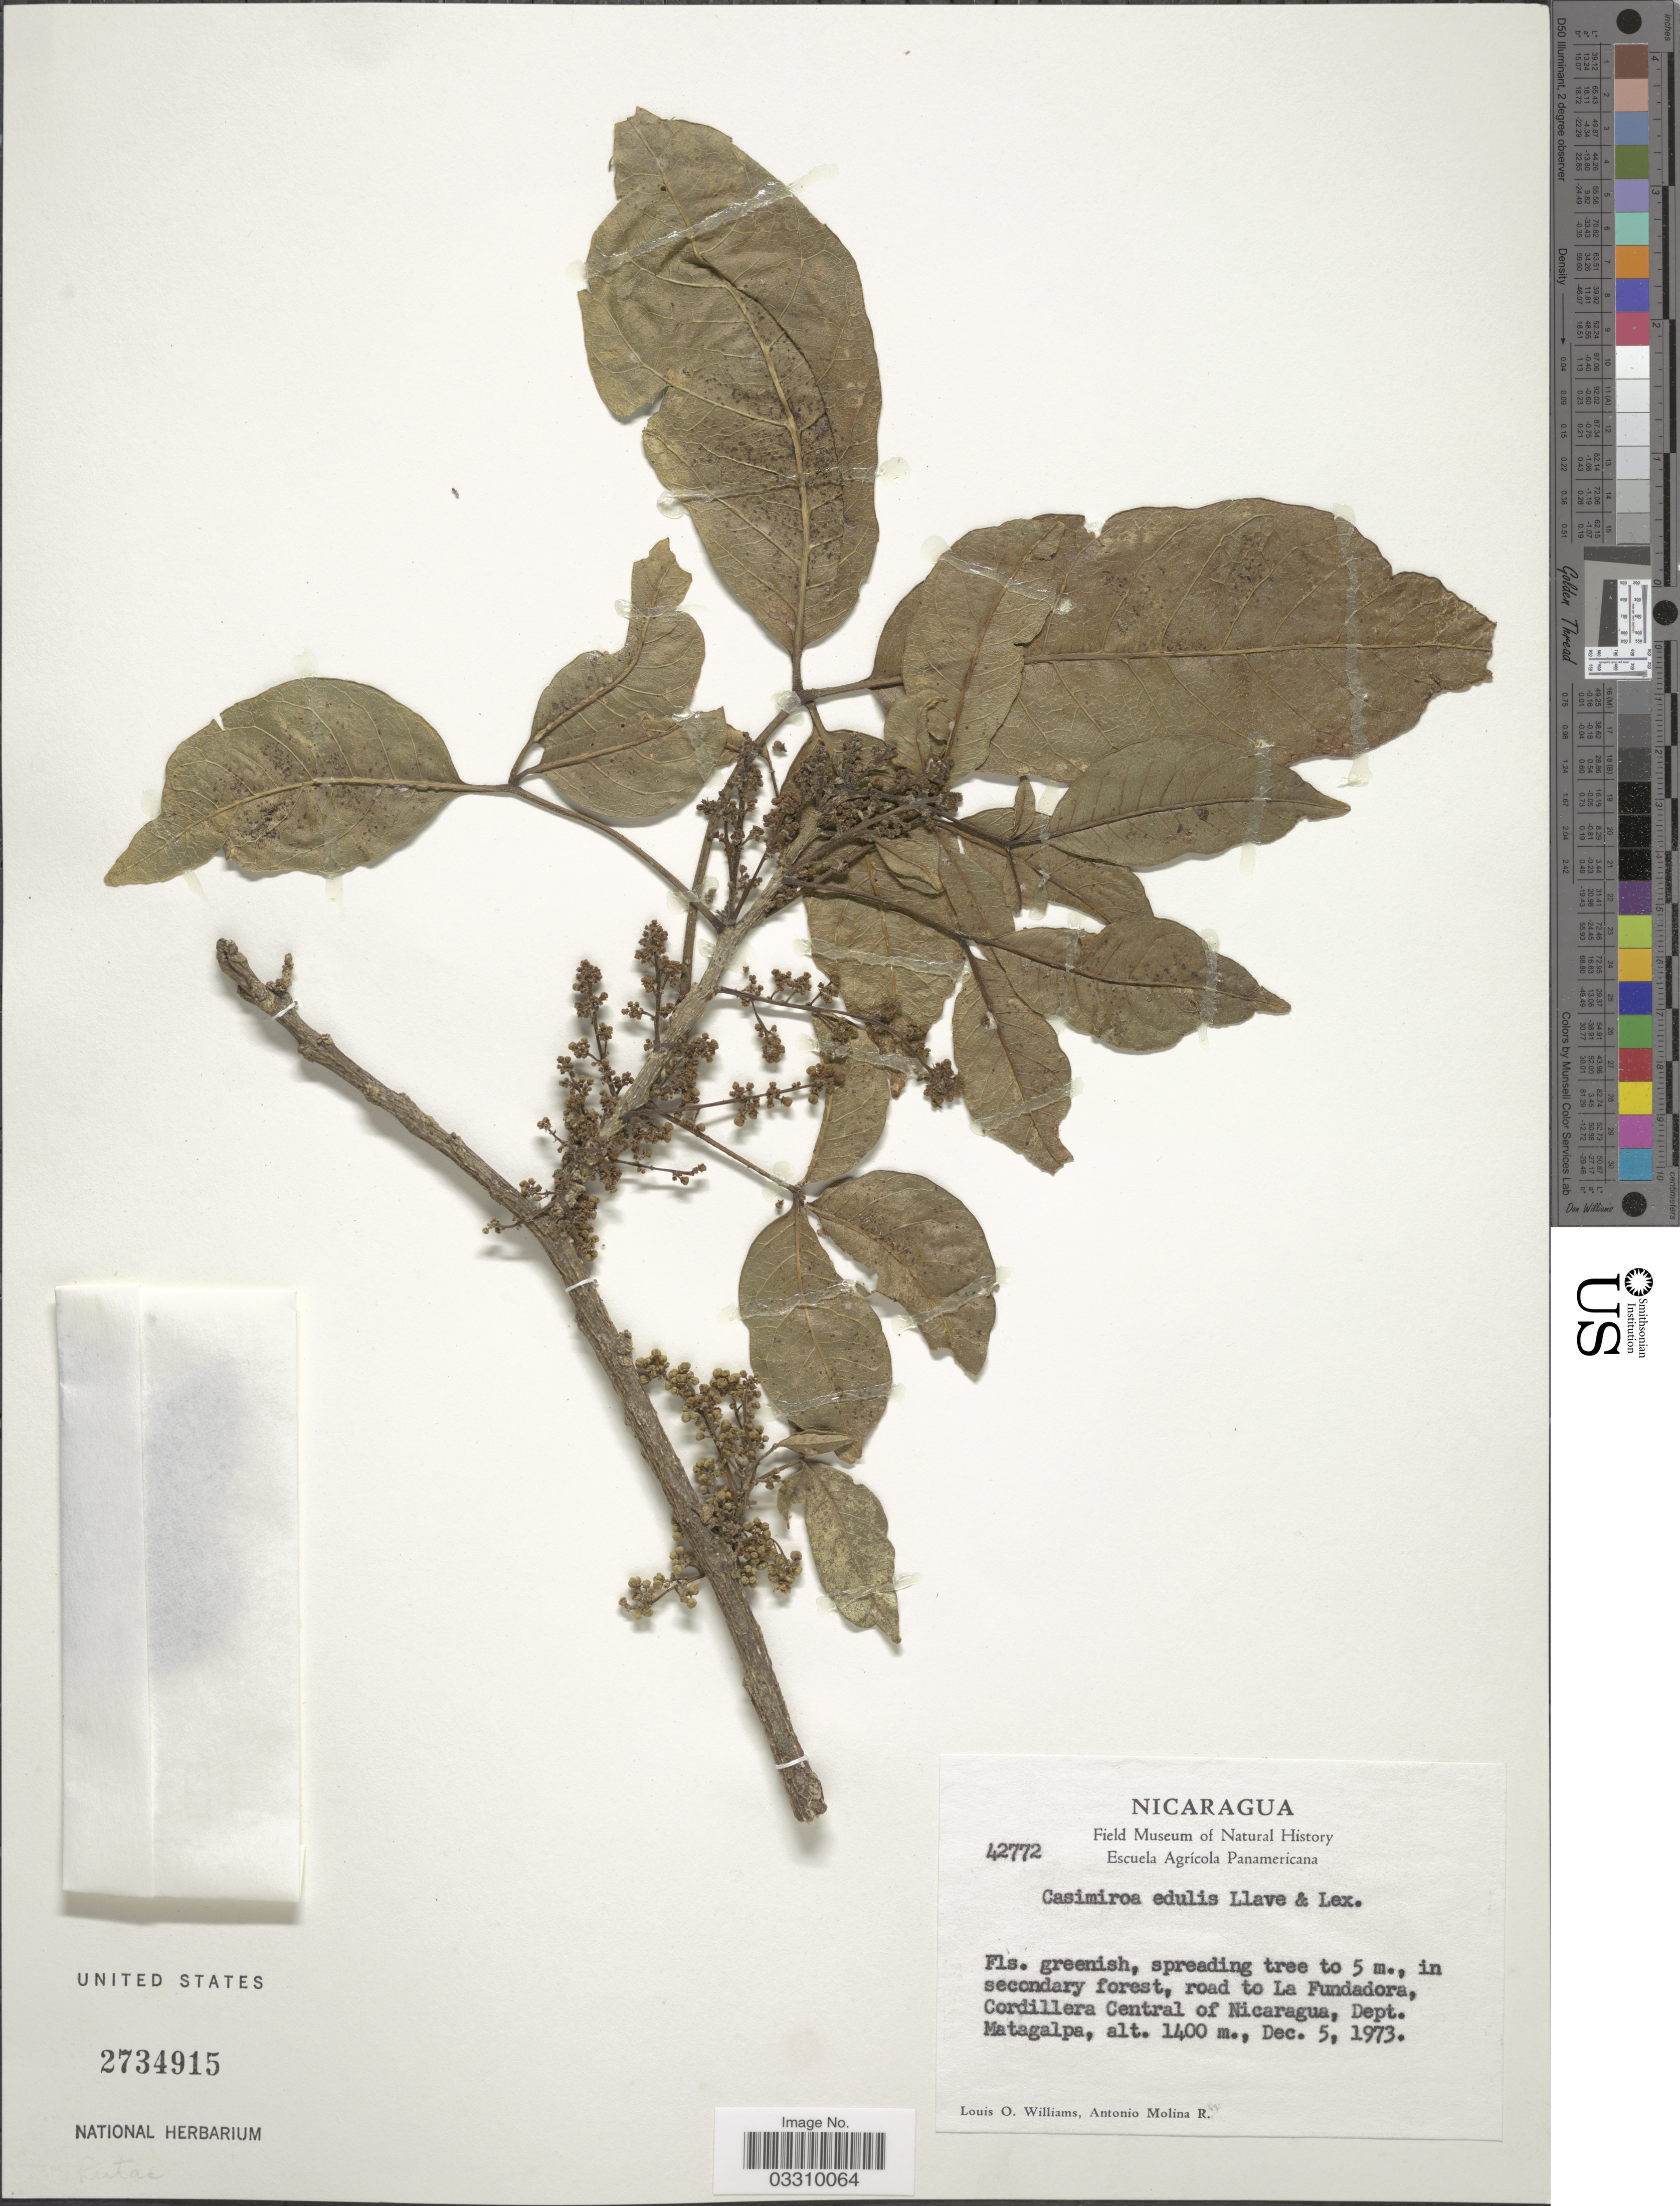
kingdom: Plantae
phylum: Tracheophyta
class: Magnoliopsida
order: Sapindales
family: Rutaceae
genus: Casimiroa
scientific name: Casimiroa edulis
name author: La Llave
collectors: L. O. Williams & A. Molina R.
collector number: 42772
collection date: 1973-12-05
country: Nicaragua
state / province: Matagalpa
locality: Road to La Fundadora, Cordillera Central of Nicaragua, Dept. Matagalpa.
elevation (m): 1400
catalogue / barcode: US 2734915